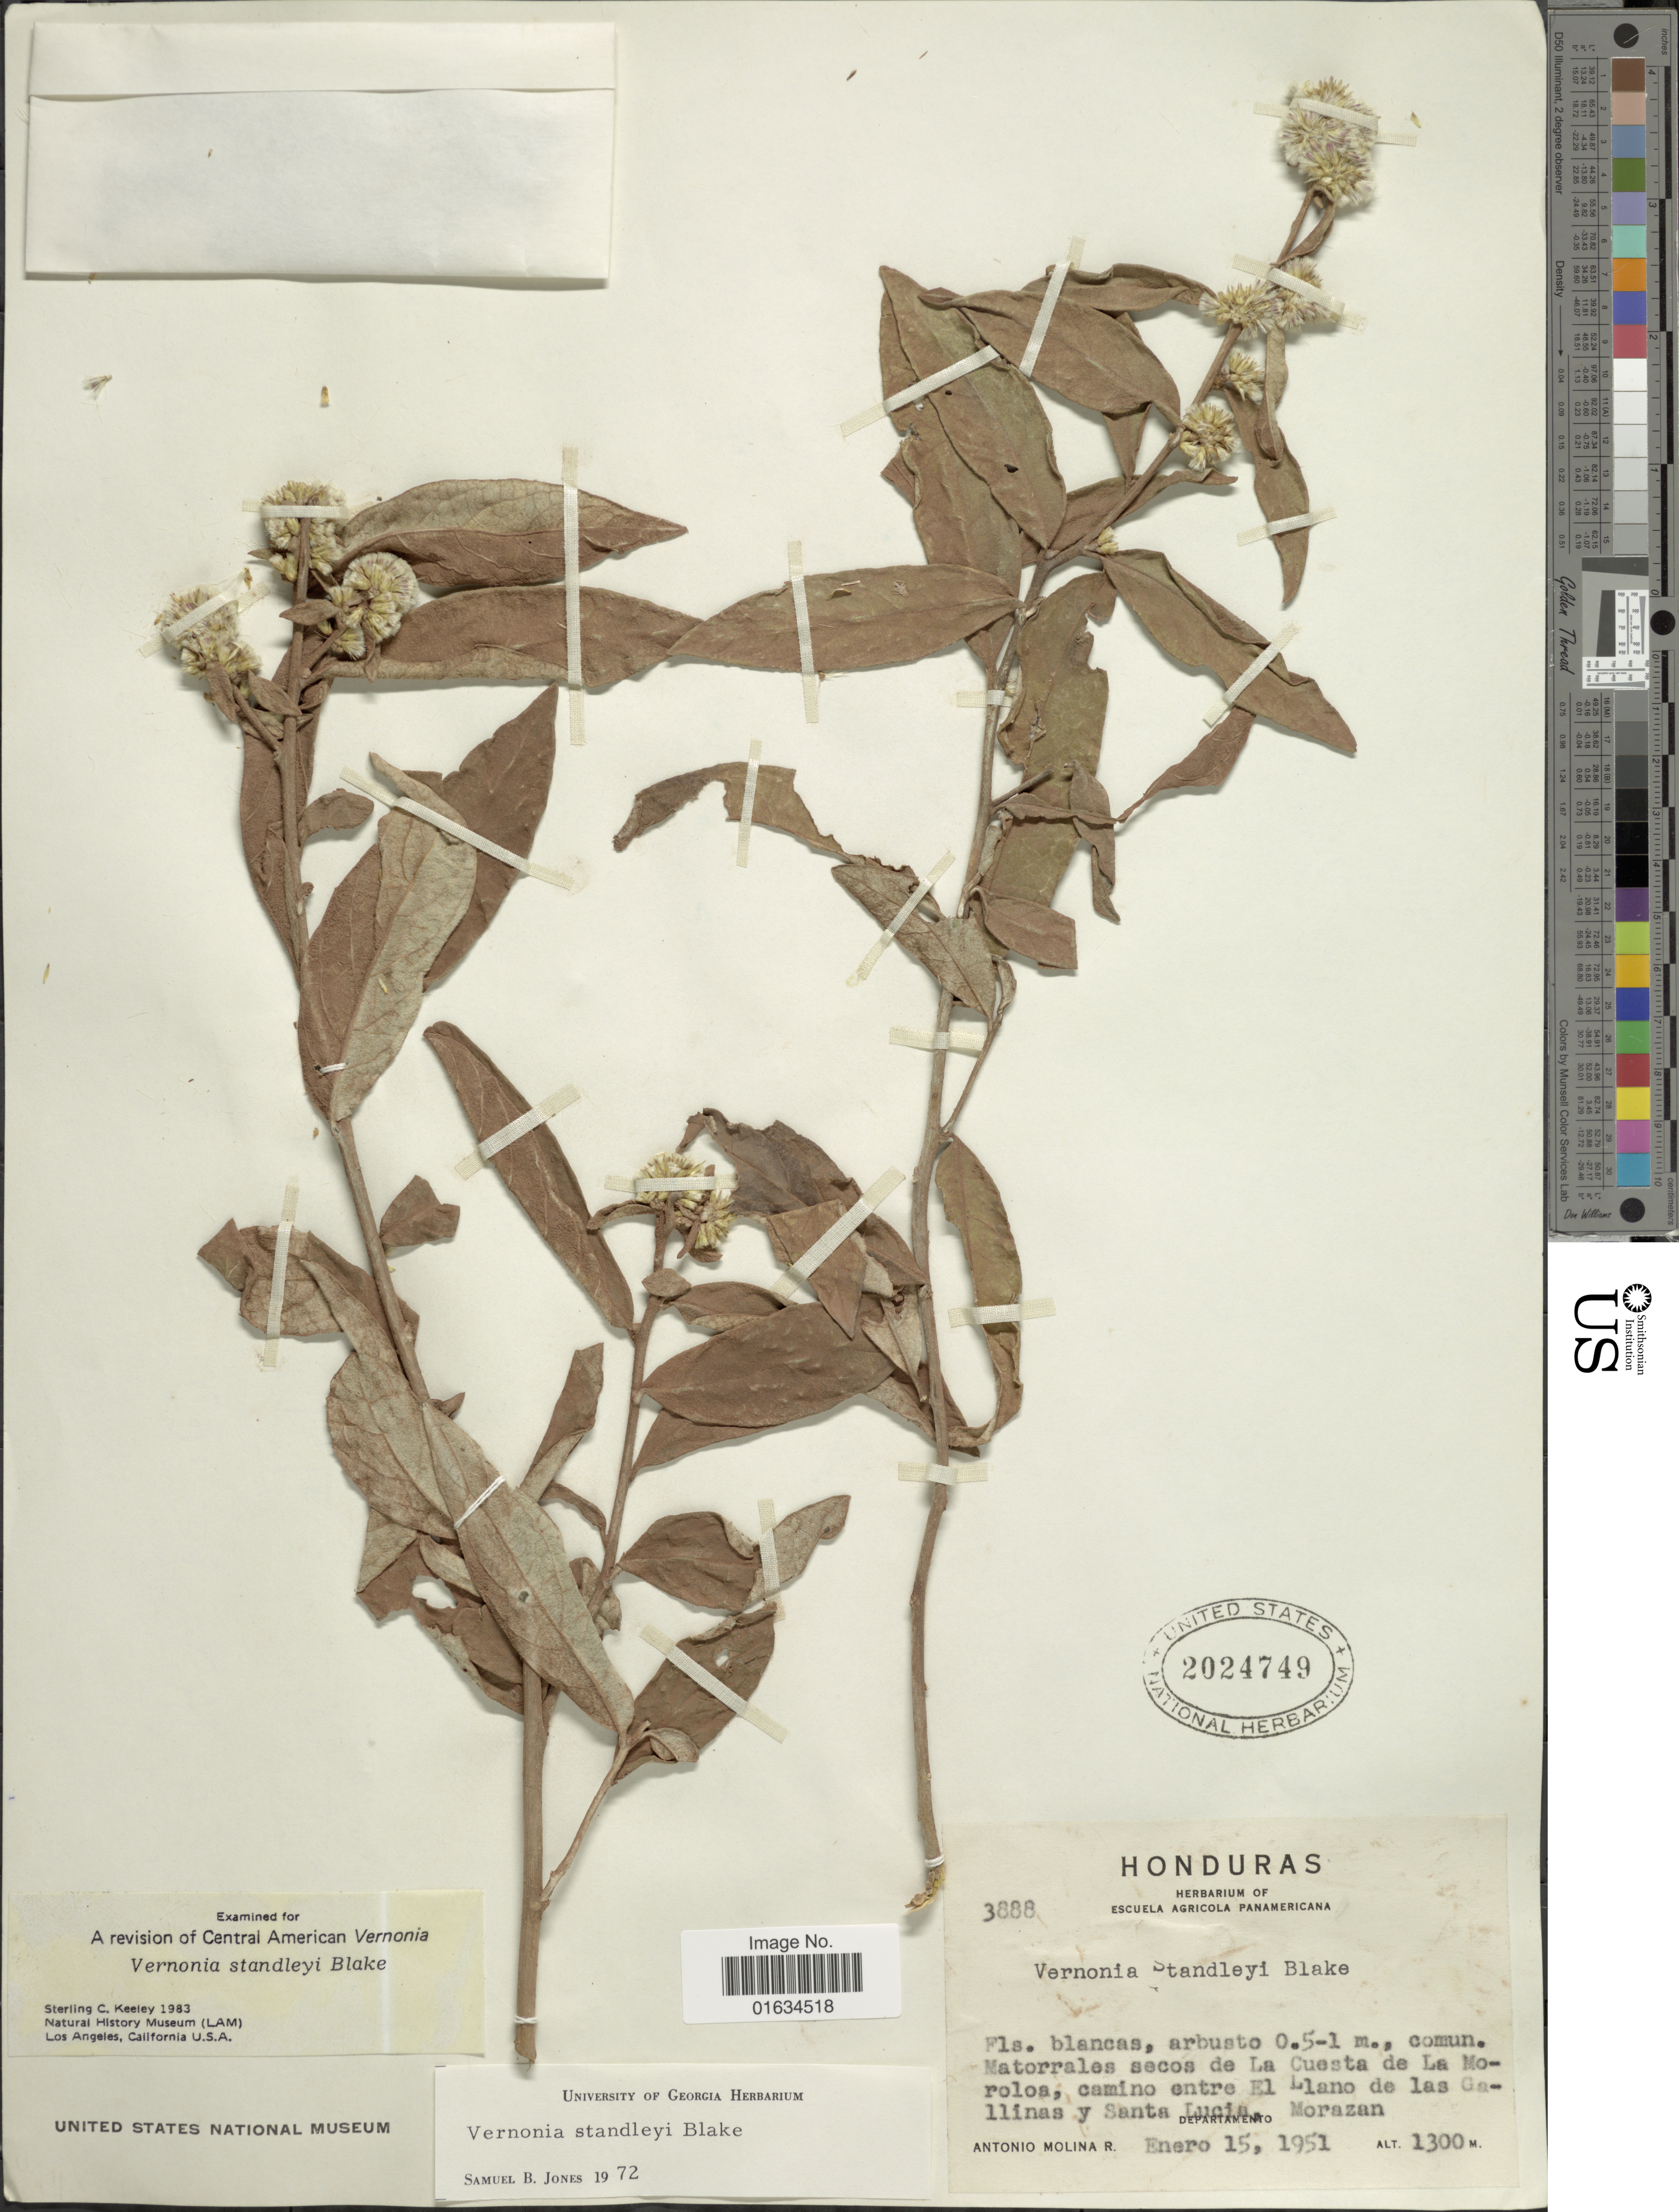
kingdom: Plantae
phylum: Tracheophyta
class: Magnoliopsida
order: Asterales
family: Asteraceae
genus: Critoniopsis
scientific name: Critoniopsis standleyi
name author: (S.F. Blake) H. Rob.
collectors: A. Molina R.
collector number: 3888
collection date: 1951-01-15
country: Honduras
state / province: Fco. Morazán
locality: La Cuesta de La Moroloa, camino entre El Llano de las Gallinas y Santa Lucia, Departamento Morazan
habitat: Matorrales secos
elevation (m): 1300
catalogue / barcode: US 2024749